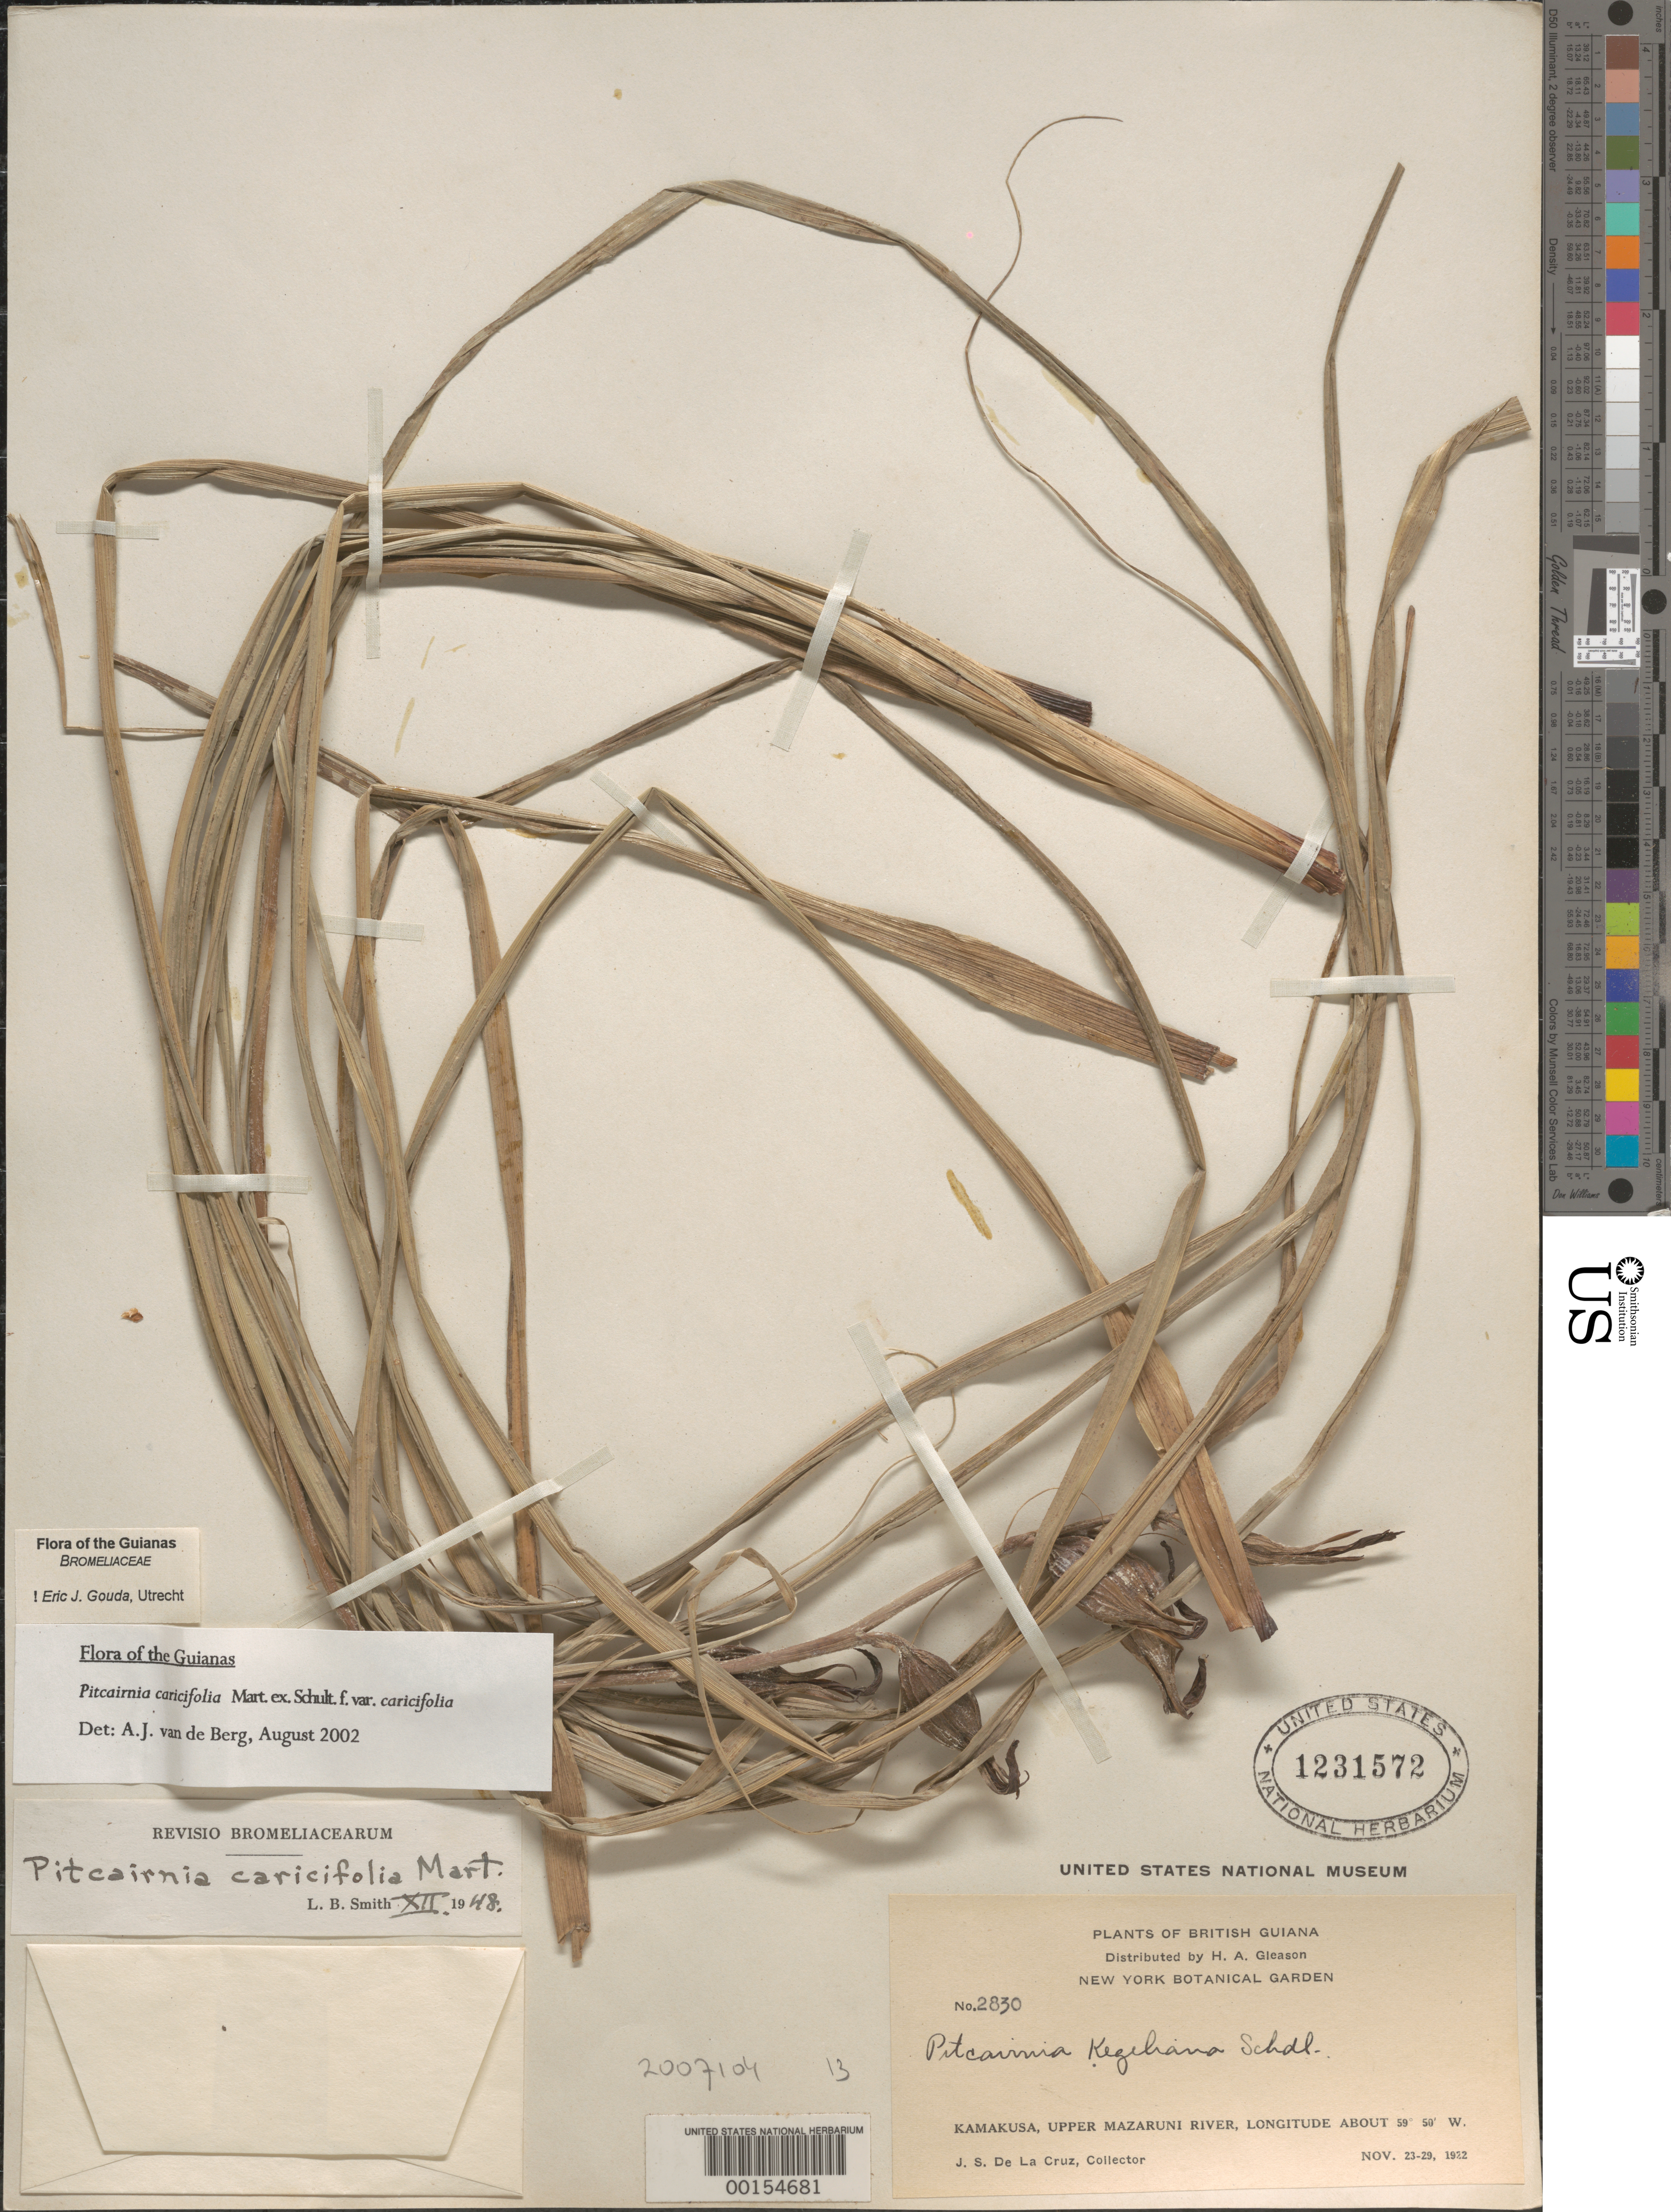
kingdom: Plantae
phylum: Tracheophyta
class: Liliopsida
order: Poales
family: Bromeliaceae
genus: Pitcairnia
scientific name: Pitcairnia caricifolia var. caricifolia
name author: Mart. ex Schult. & Schult. f.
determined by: Gouda, E. J.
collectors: J. S. de la Cruz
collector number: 2830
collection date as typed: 23-Nov-22 to 29-Nov-22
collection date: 1922-11-23/1922-11-29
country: Guyana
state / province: Cuyuni-Mazaruni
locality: Kamakusa, Upper Mazaruni R.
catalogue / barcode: US 1231572